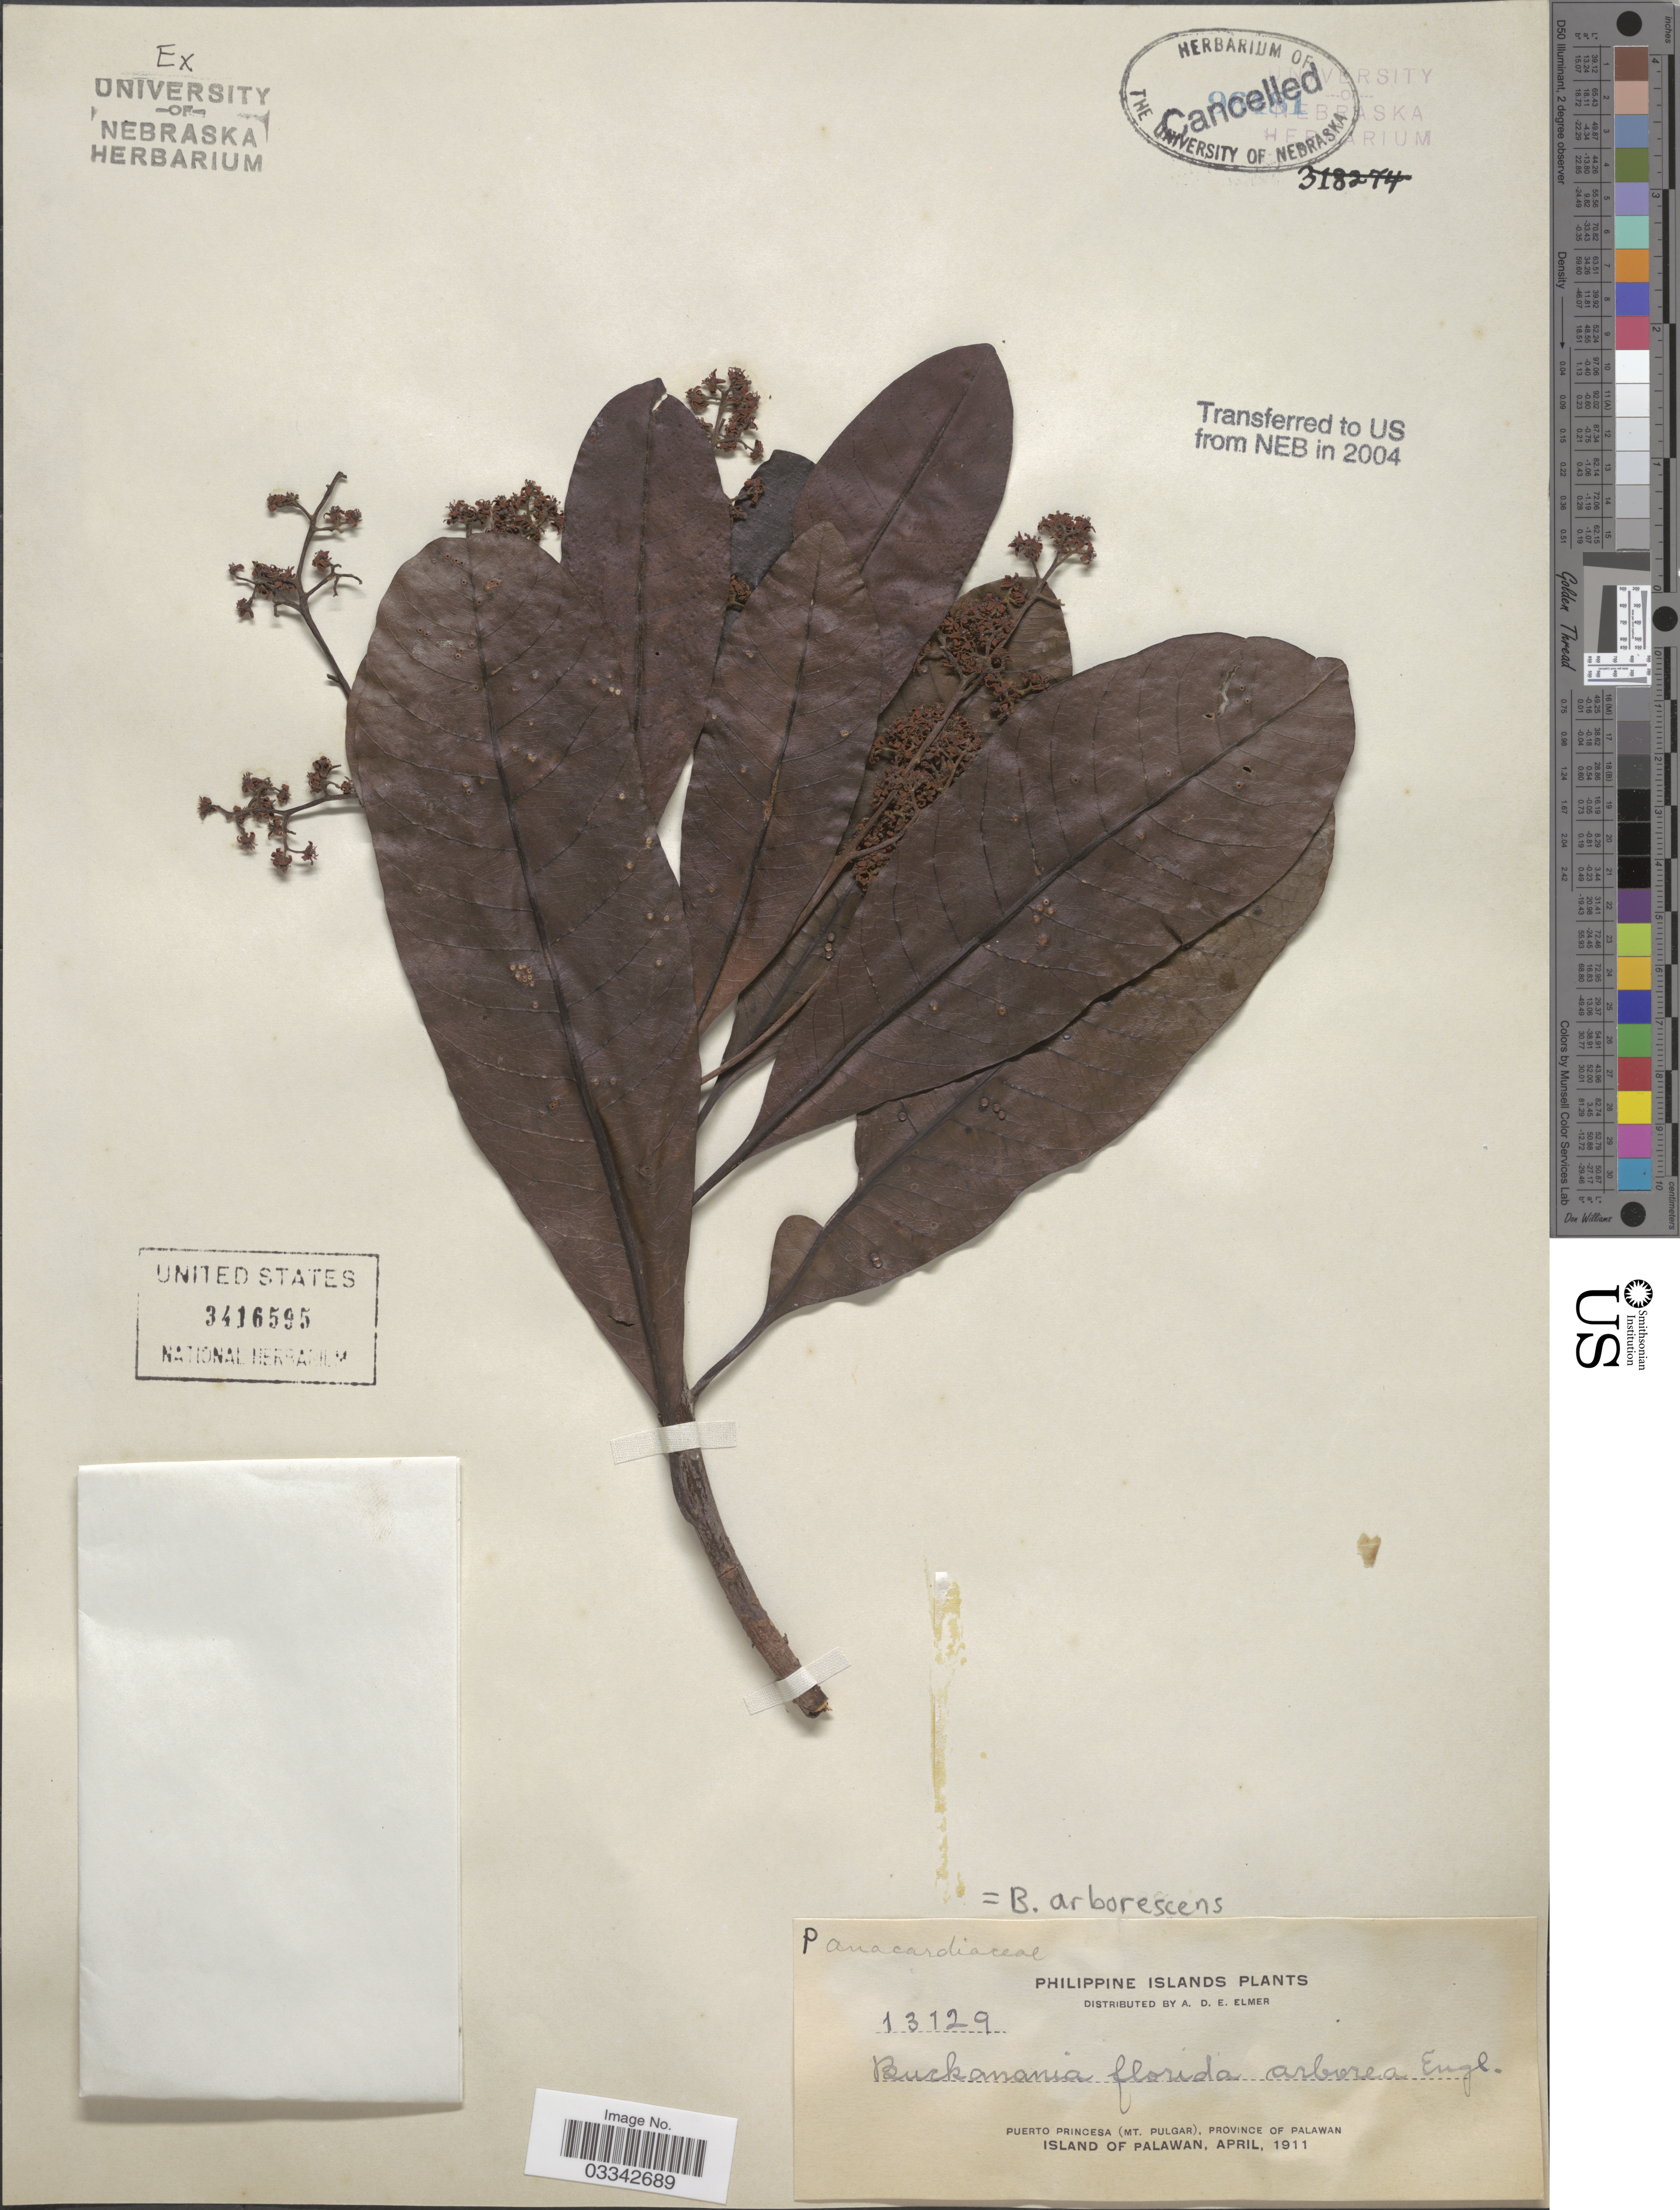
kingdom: Plantae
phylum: Tracheophyta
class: Magnoliopsida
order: Sapindales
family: Anacardiaceae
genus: Buchanania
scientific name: Buchanania arborescens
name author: (Blume) Blume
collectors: A. D. E. Elmer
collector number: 13129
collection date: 1911-04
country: Philippines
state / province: Mimaropa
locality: Philippine Islands. Puerto Princesa (Mt. Pulgar), province of Palawan. Island of Palawan.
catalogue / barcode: US 3416595